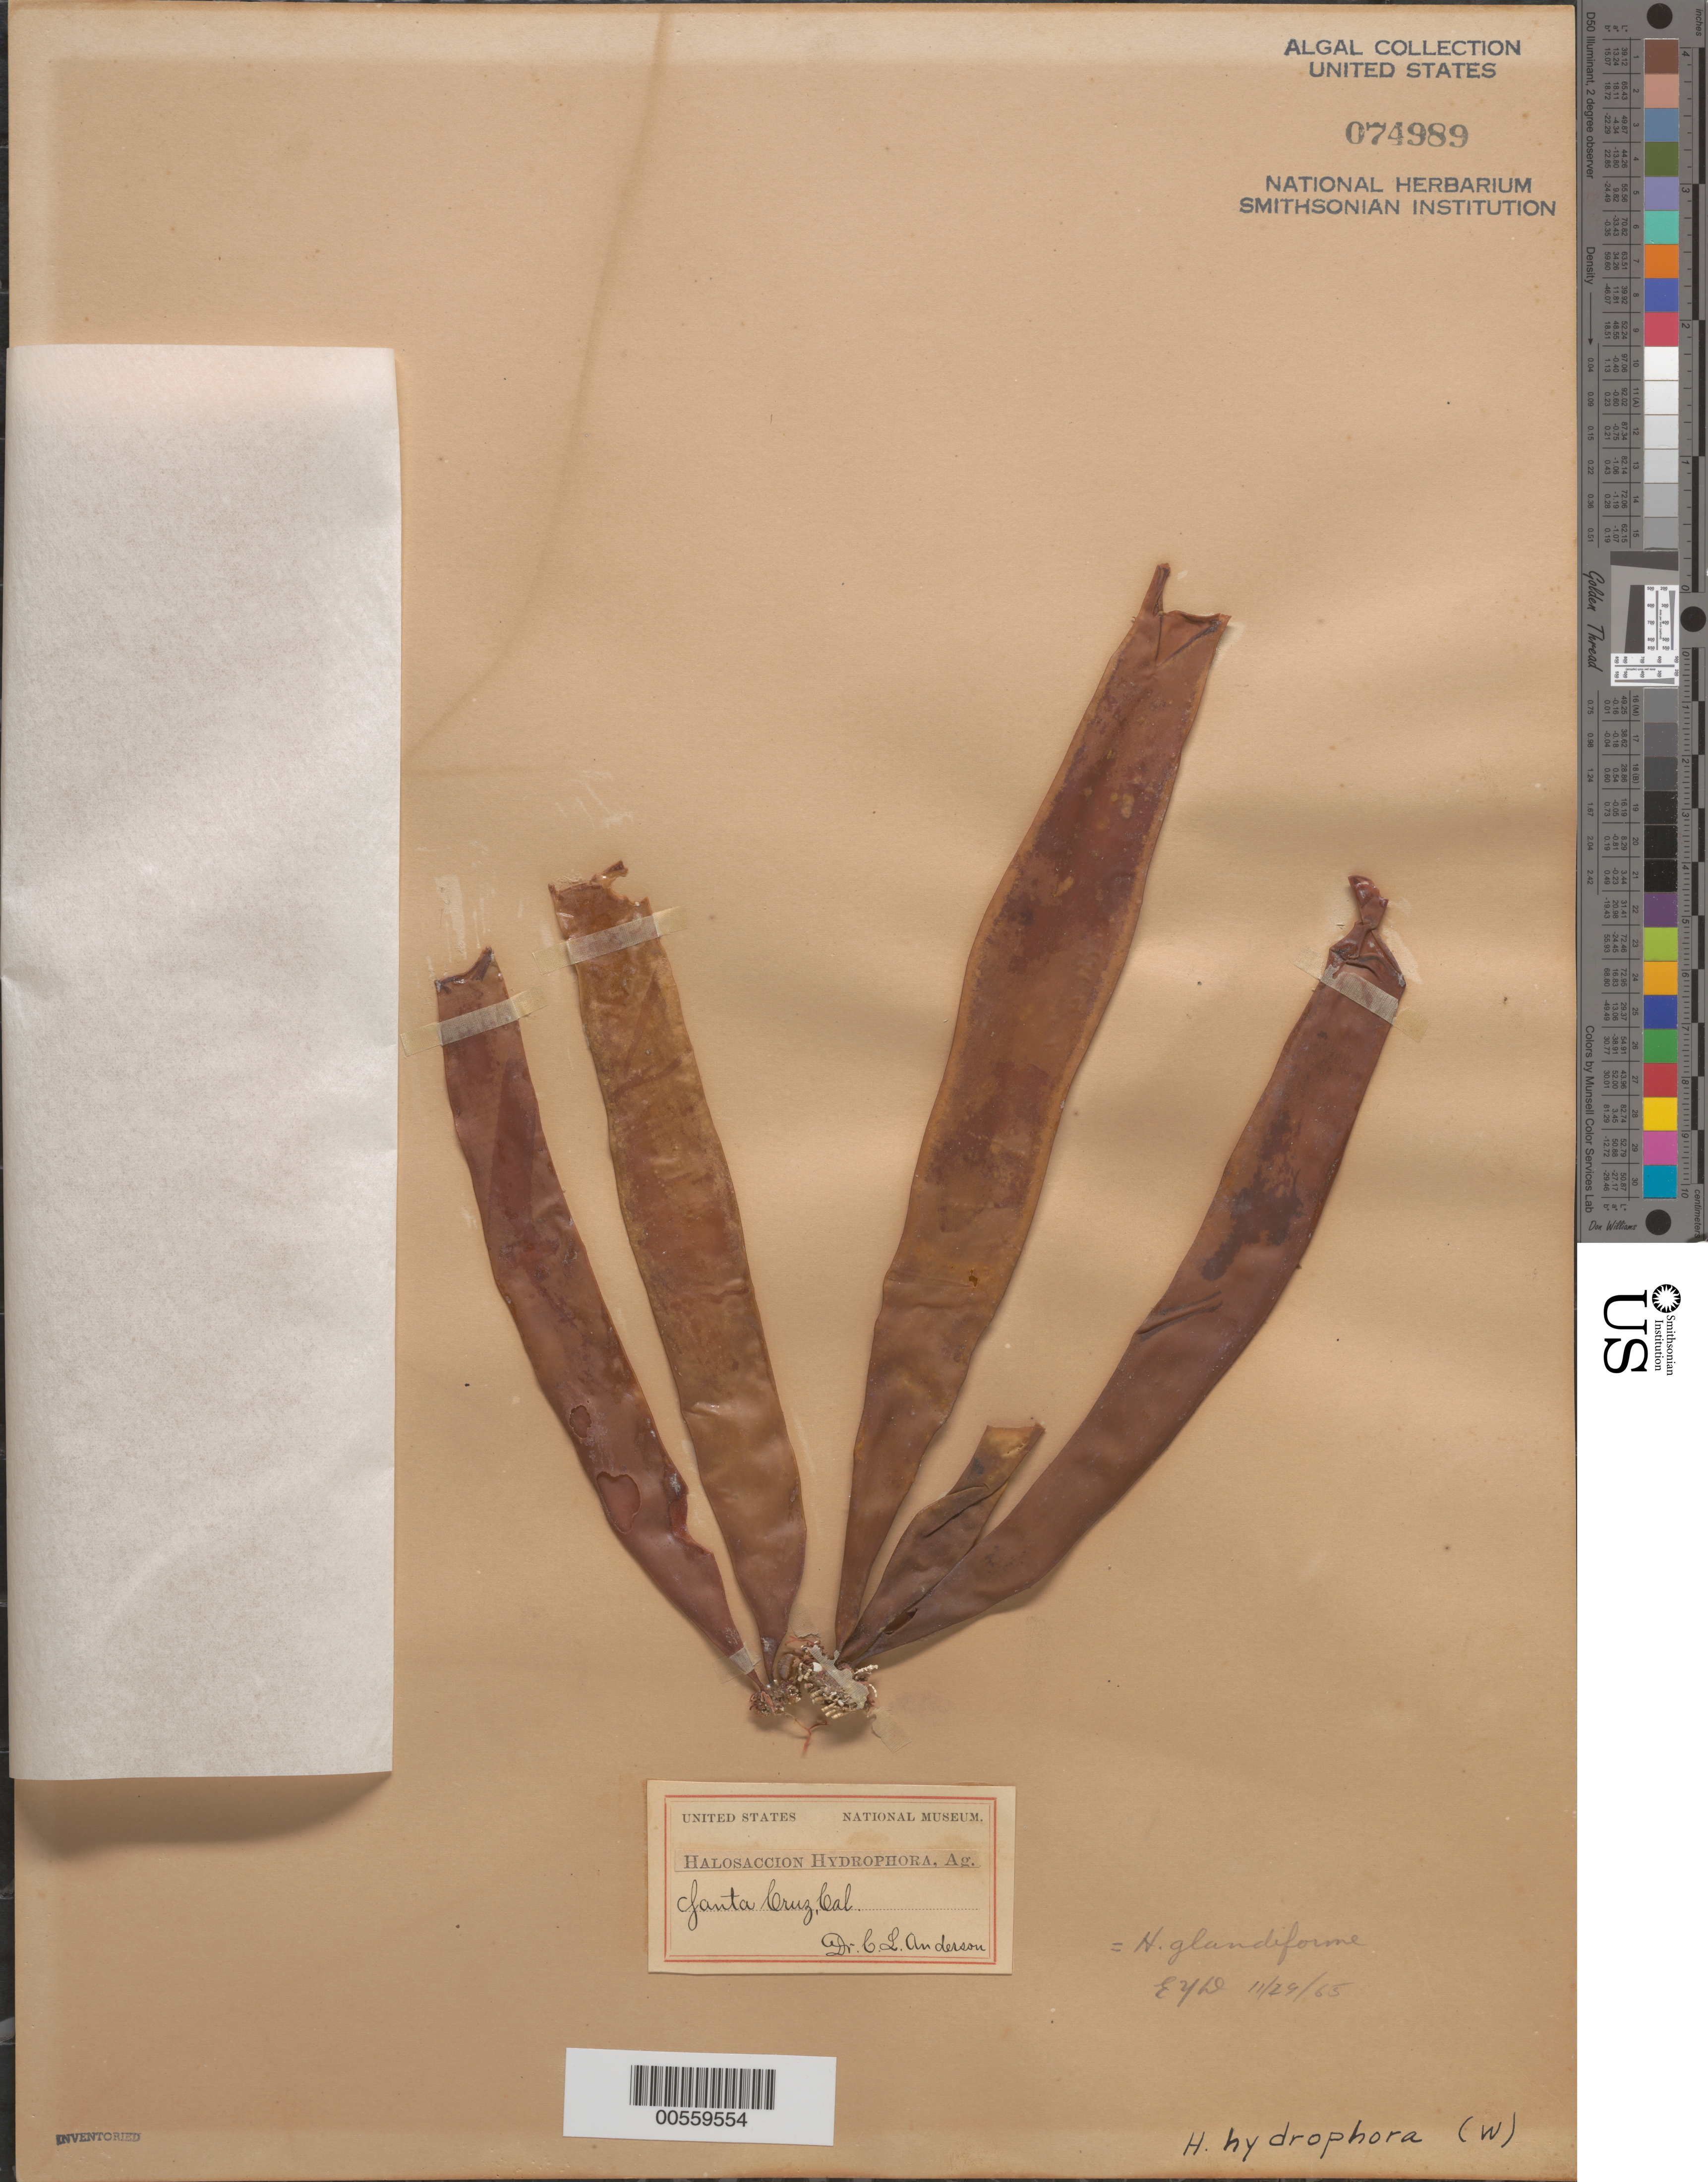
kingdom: Plantae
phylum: Rhodophyta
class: Florideophyceae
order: Palmariales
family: Palmariaceae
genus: Halosaccion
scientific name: Halosaccion glandiforme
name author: (S.G. Gmel.) Rupr.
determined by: Dawson, E. Y.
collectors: C. L. Anderson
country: United States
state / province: California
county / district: Santa Cruz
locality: Santa Cruz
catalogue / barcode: US 74989